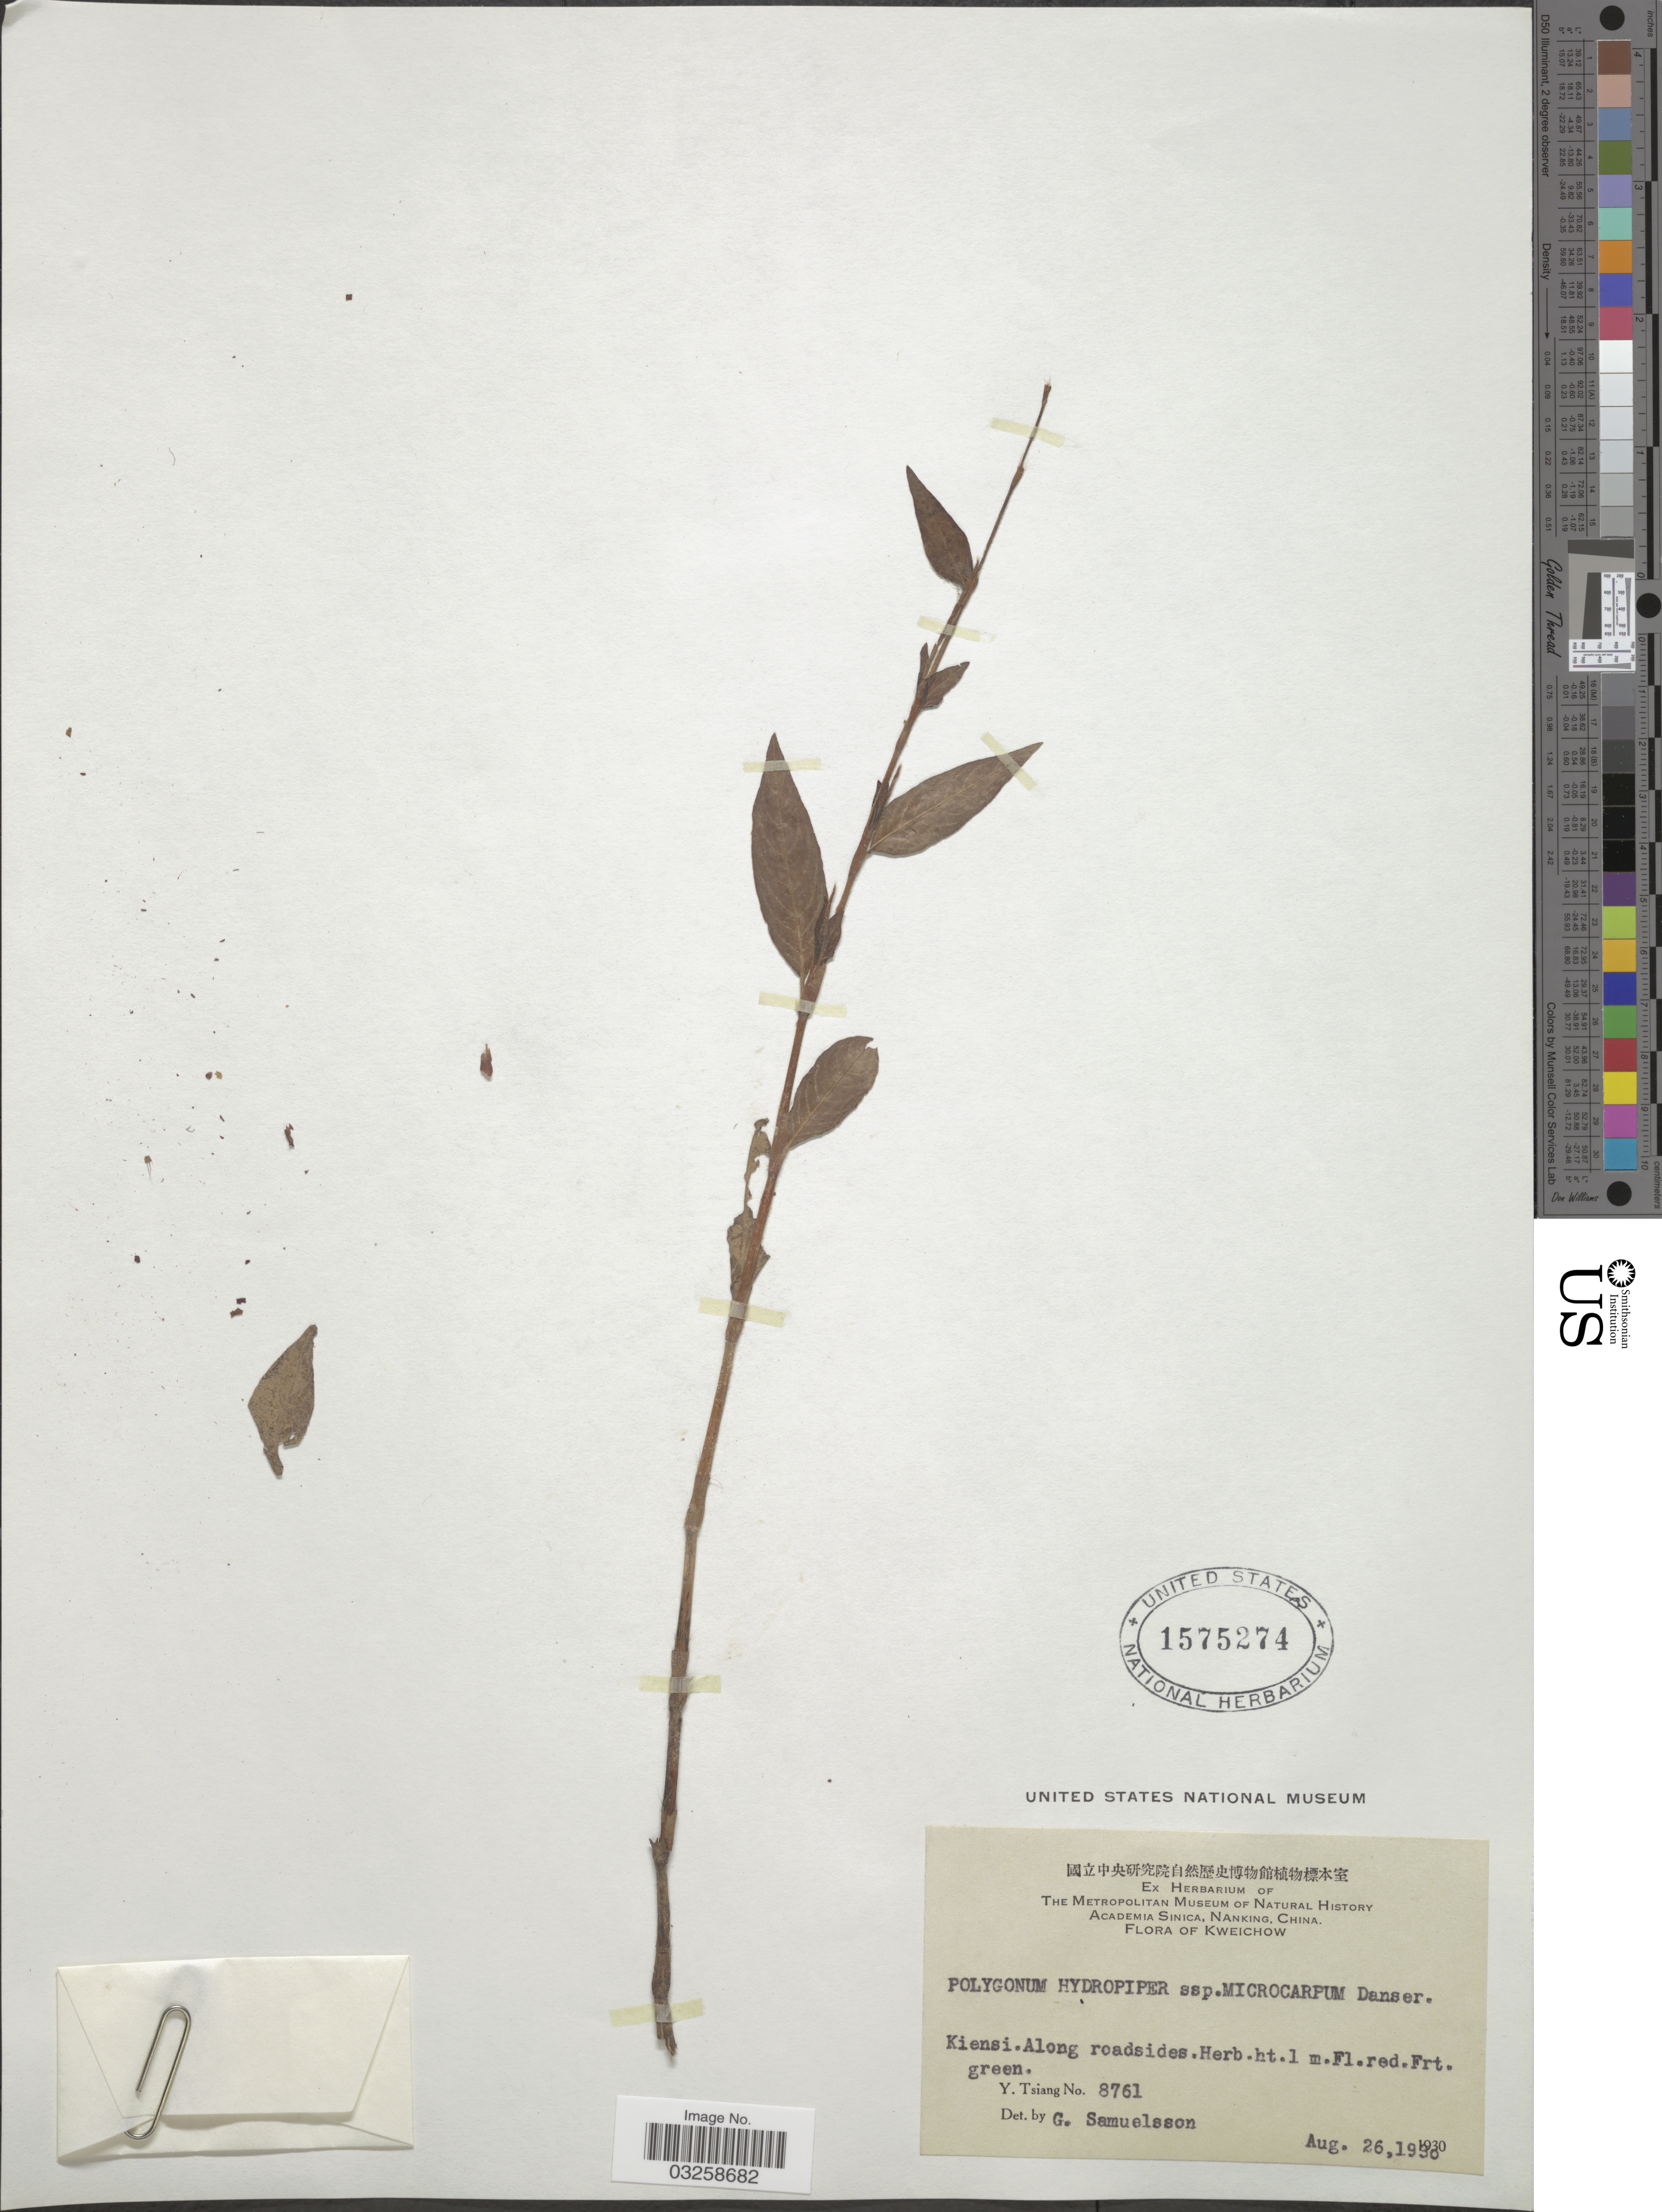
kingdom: Plantae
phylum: Tracheophyta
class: Magnoliopsida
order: Caryophyllales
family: Polygonaceae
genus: Polygonum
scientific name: Polygonum hydropiper subsp. microcarpum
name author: Danser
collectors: Y. Tsiang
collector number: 8761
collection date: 1930-08-26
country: China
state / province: Guizhou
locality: Kweichow. Kiensi. Along roadsides.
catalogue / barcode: US 1575274